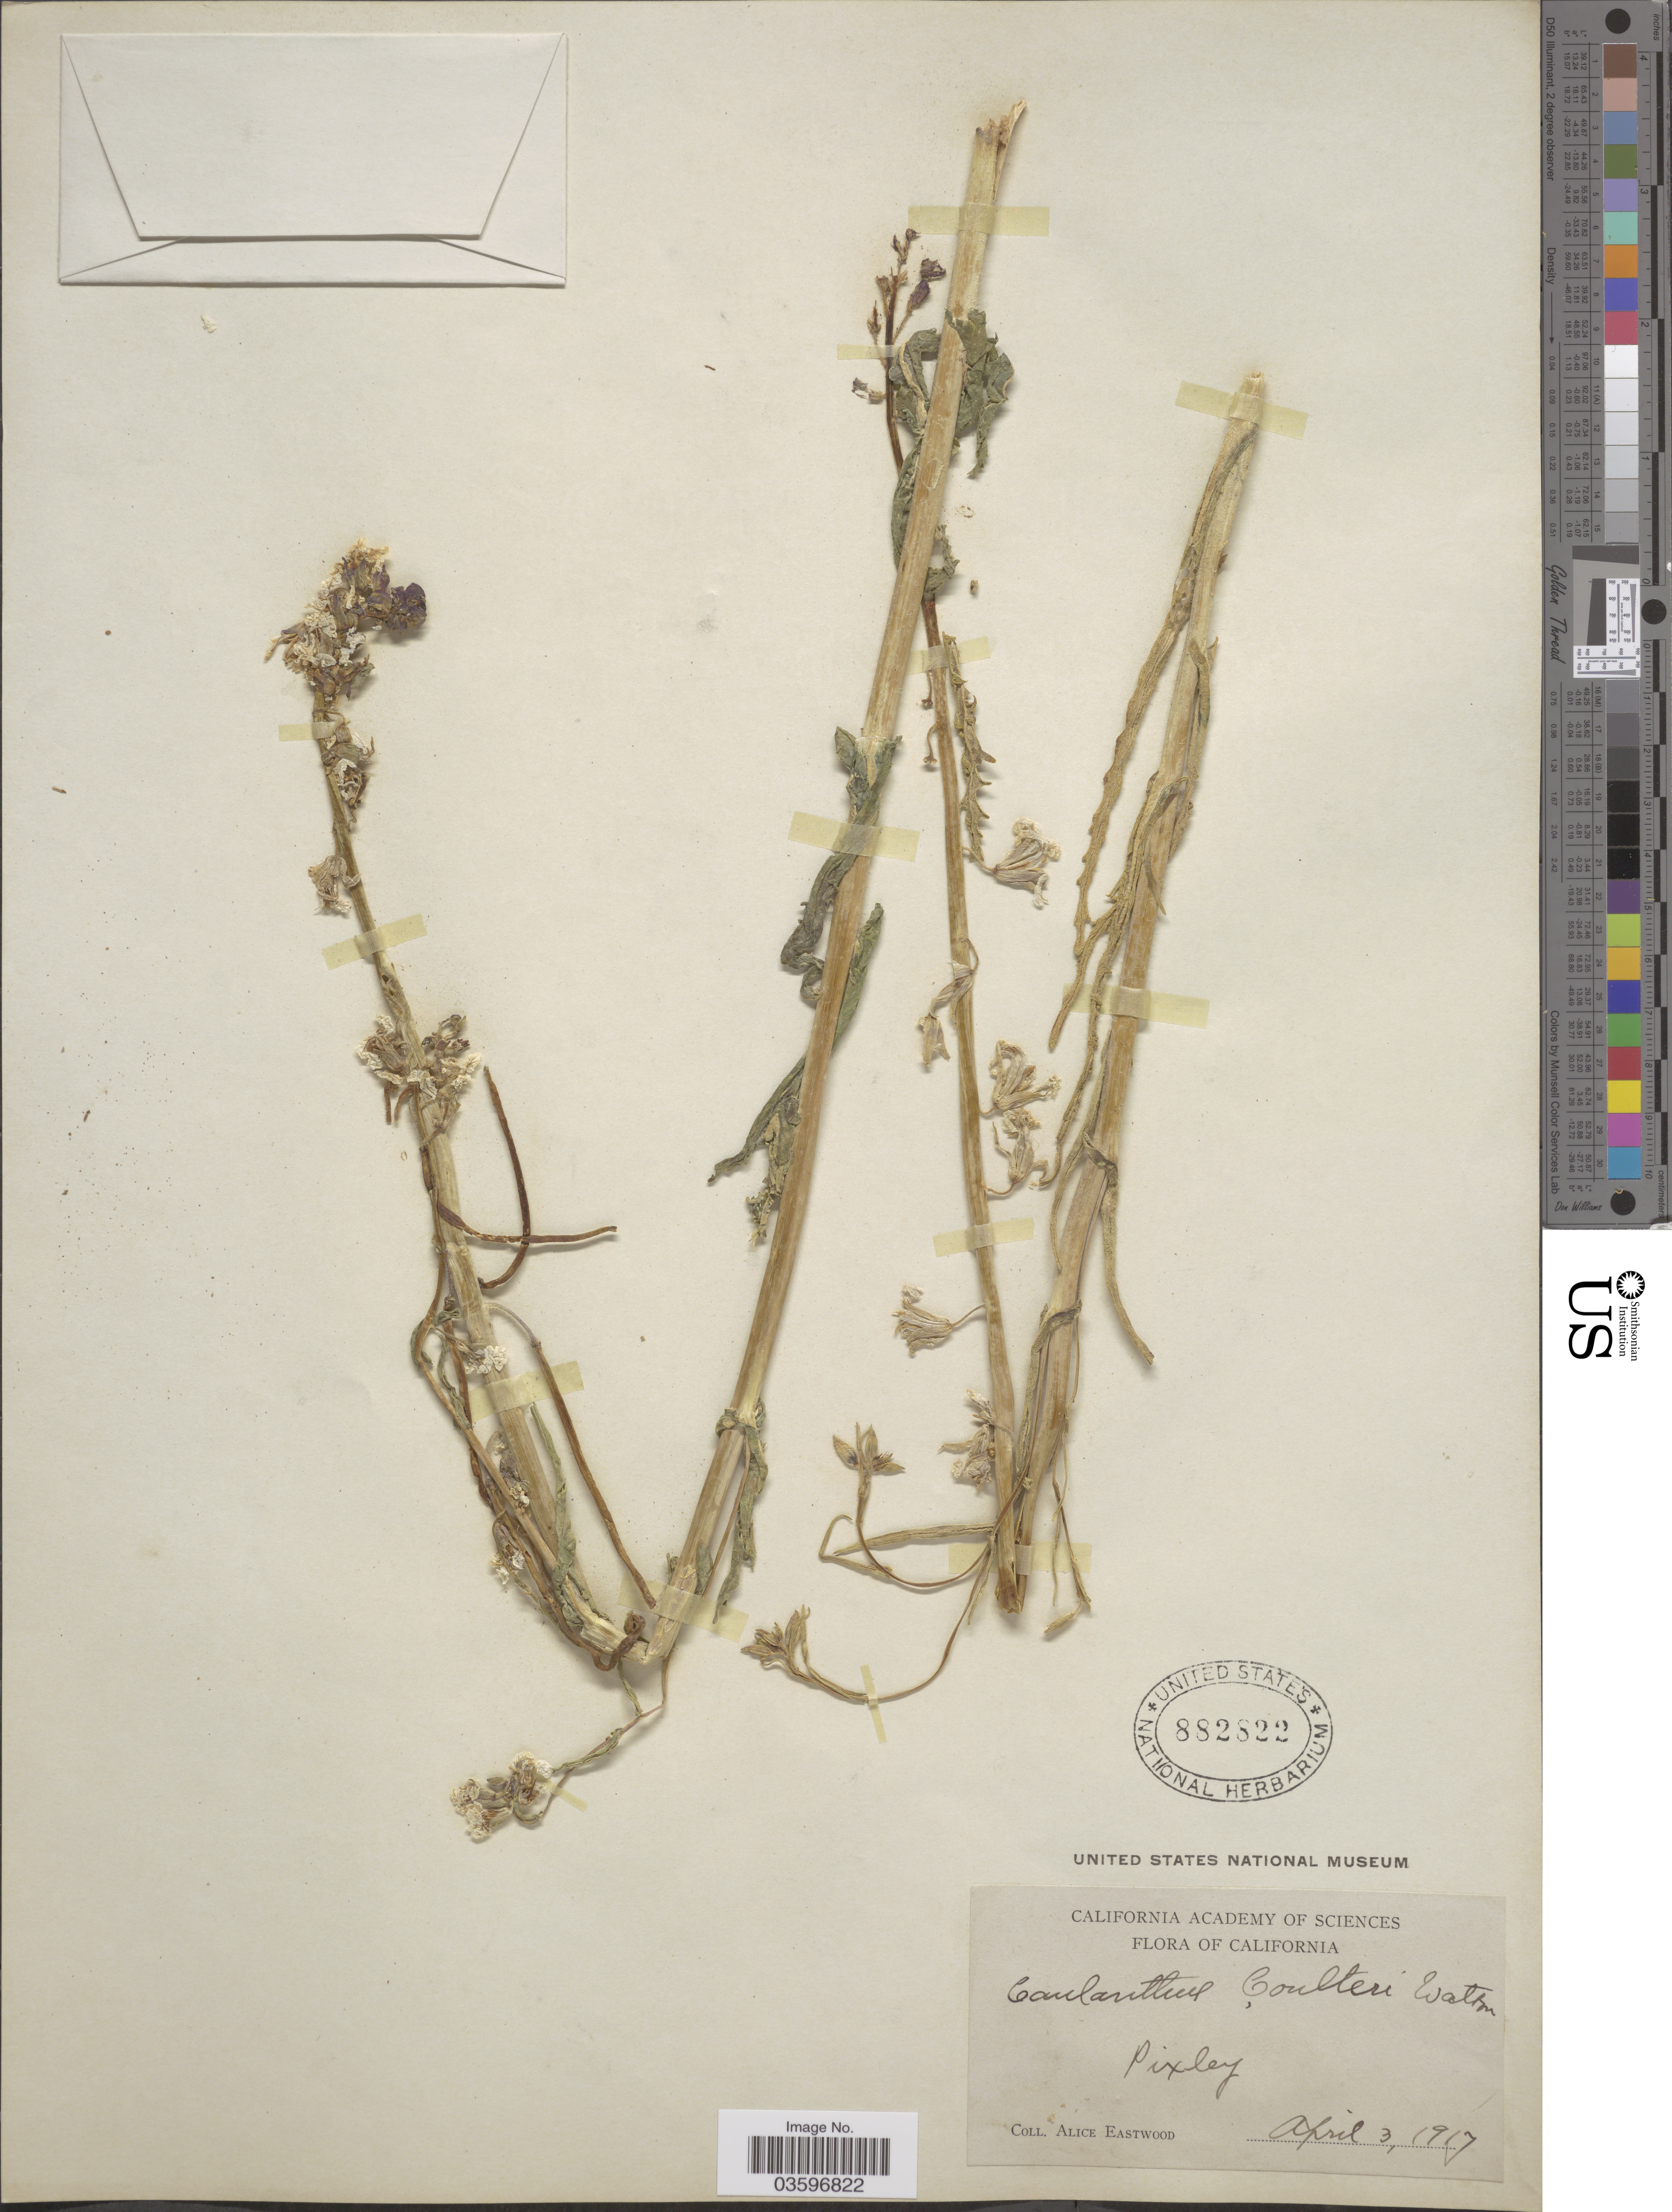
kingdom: Plantae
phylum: Tracheophyta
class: Magnoliopsida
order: Brassicales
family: Brassicaceae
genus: Caulanthus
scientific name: Caulanthus coulteri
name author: S. Watson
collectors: A. Eastwood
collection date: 1917-04-03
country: United States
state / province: California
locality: Pixley.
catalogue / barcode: US 882822